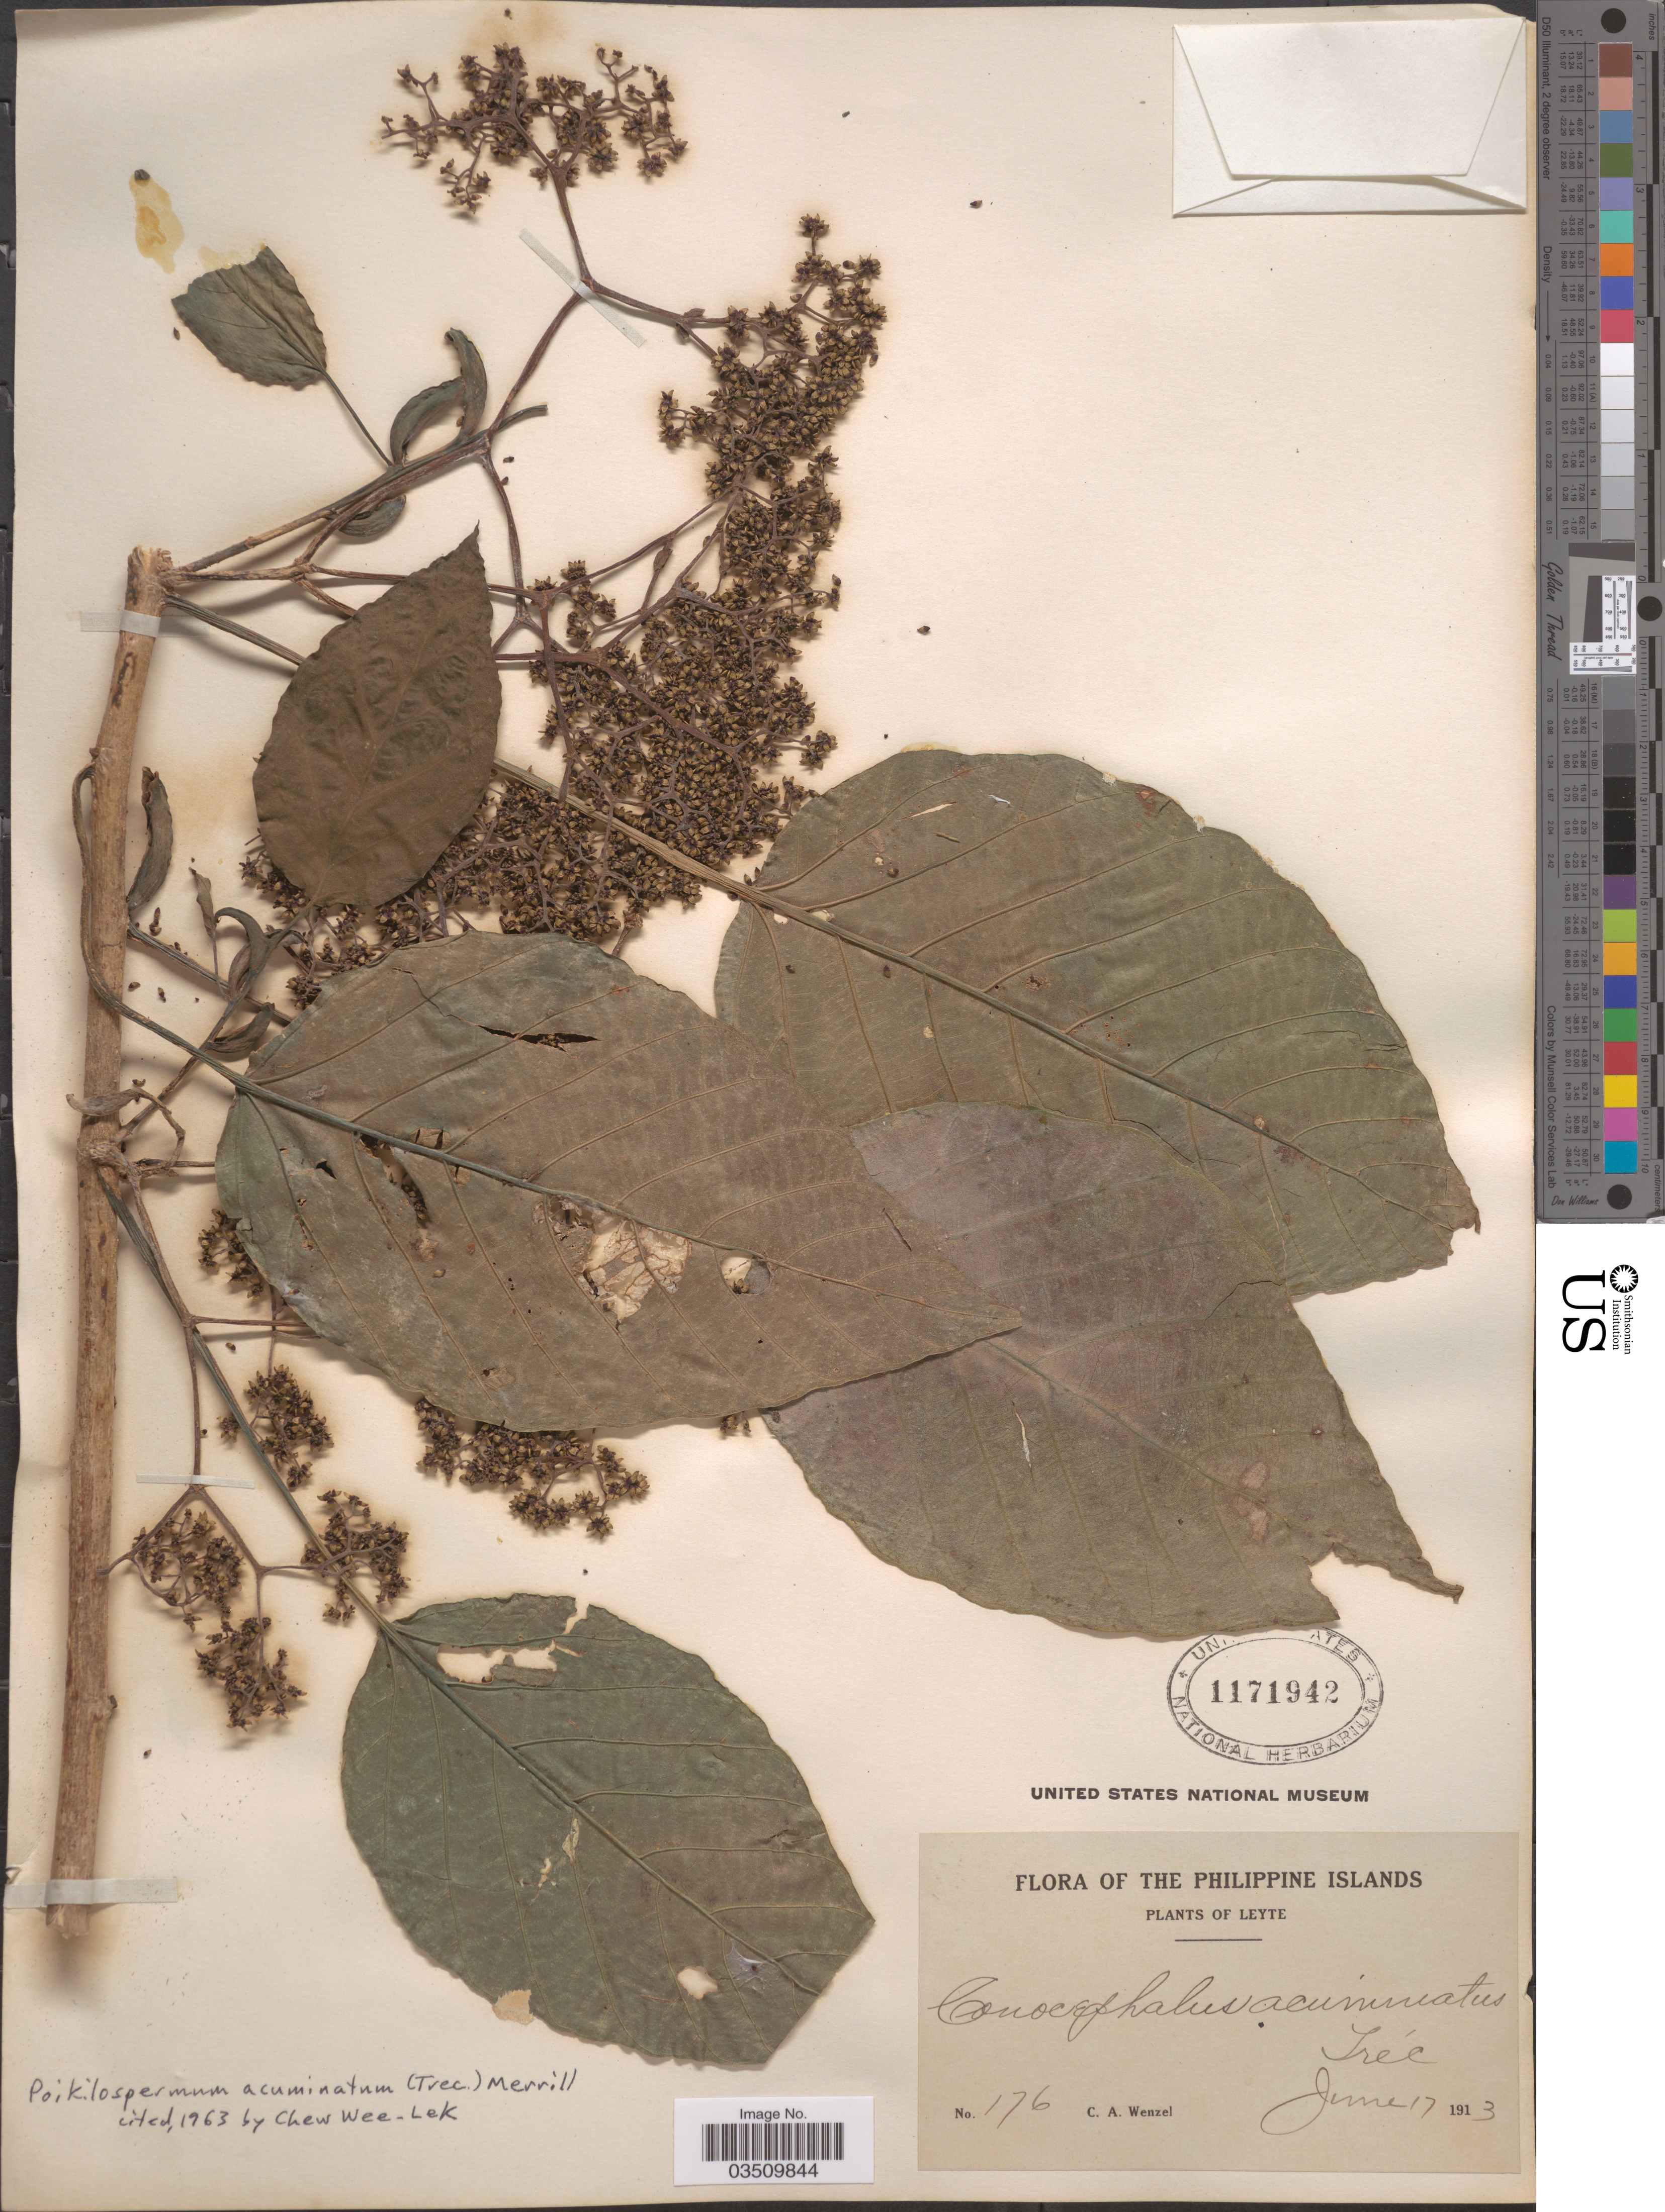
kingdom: Plantae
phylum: Tracheophyta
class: Magnoliopsida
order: Rosales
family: Urticaceae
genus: Poikilospermum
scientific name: Poikilospermum acuminatum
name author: (Trécul) Merr.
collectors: C. Wenzel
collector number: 176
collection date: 1913-06-17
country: Philippines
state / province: Eastern Visayas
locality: Philippine Islands. Leyte.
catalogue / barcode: US 1171942